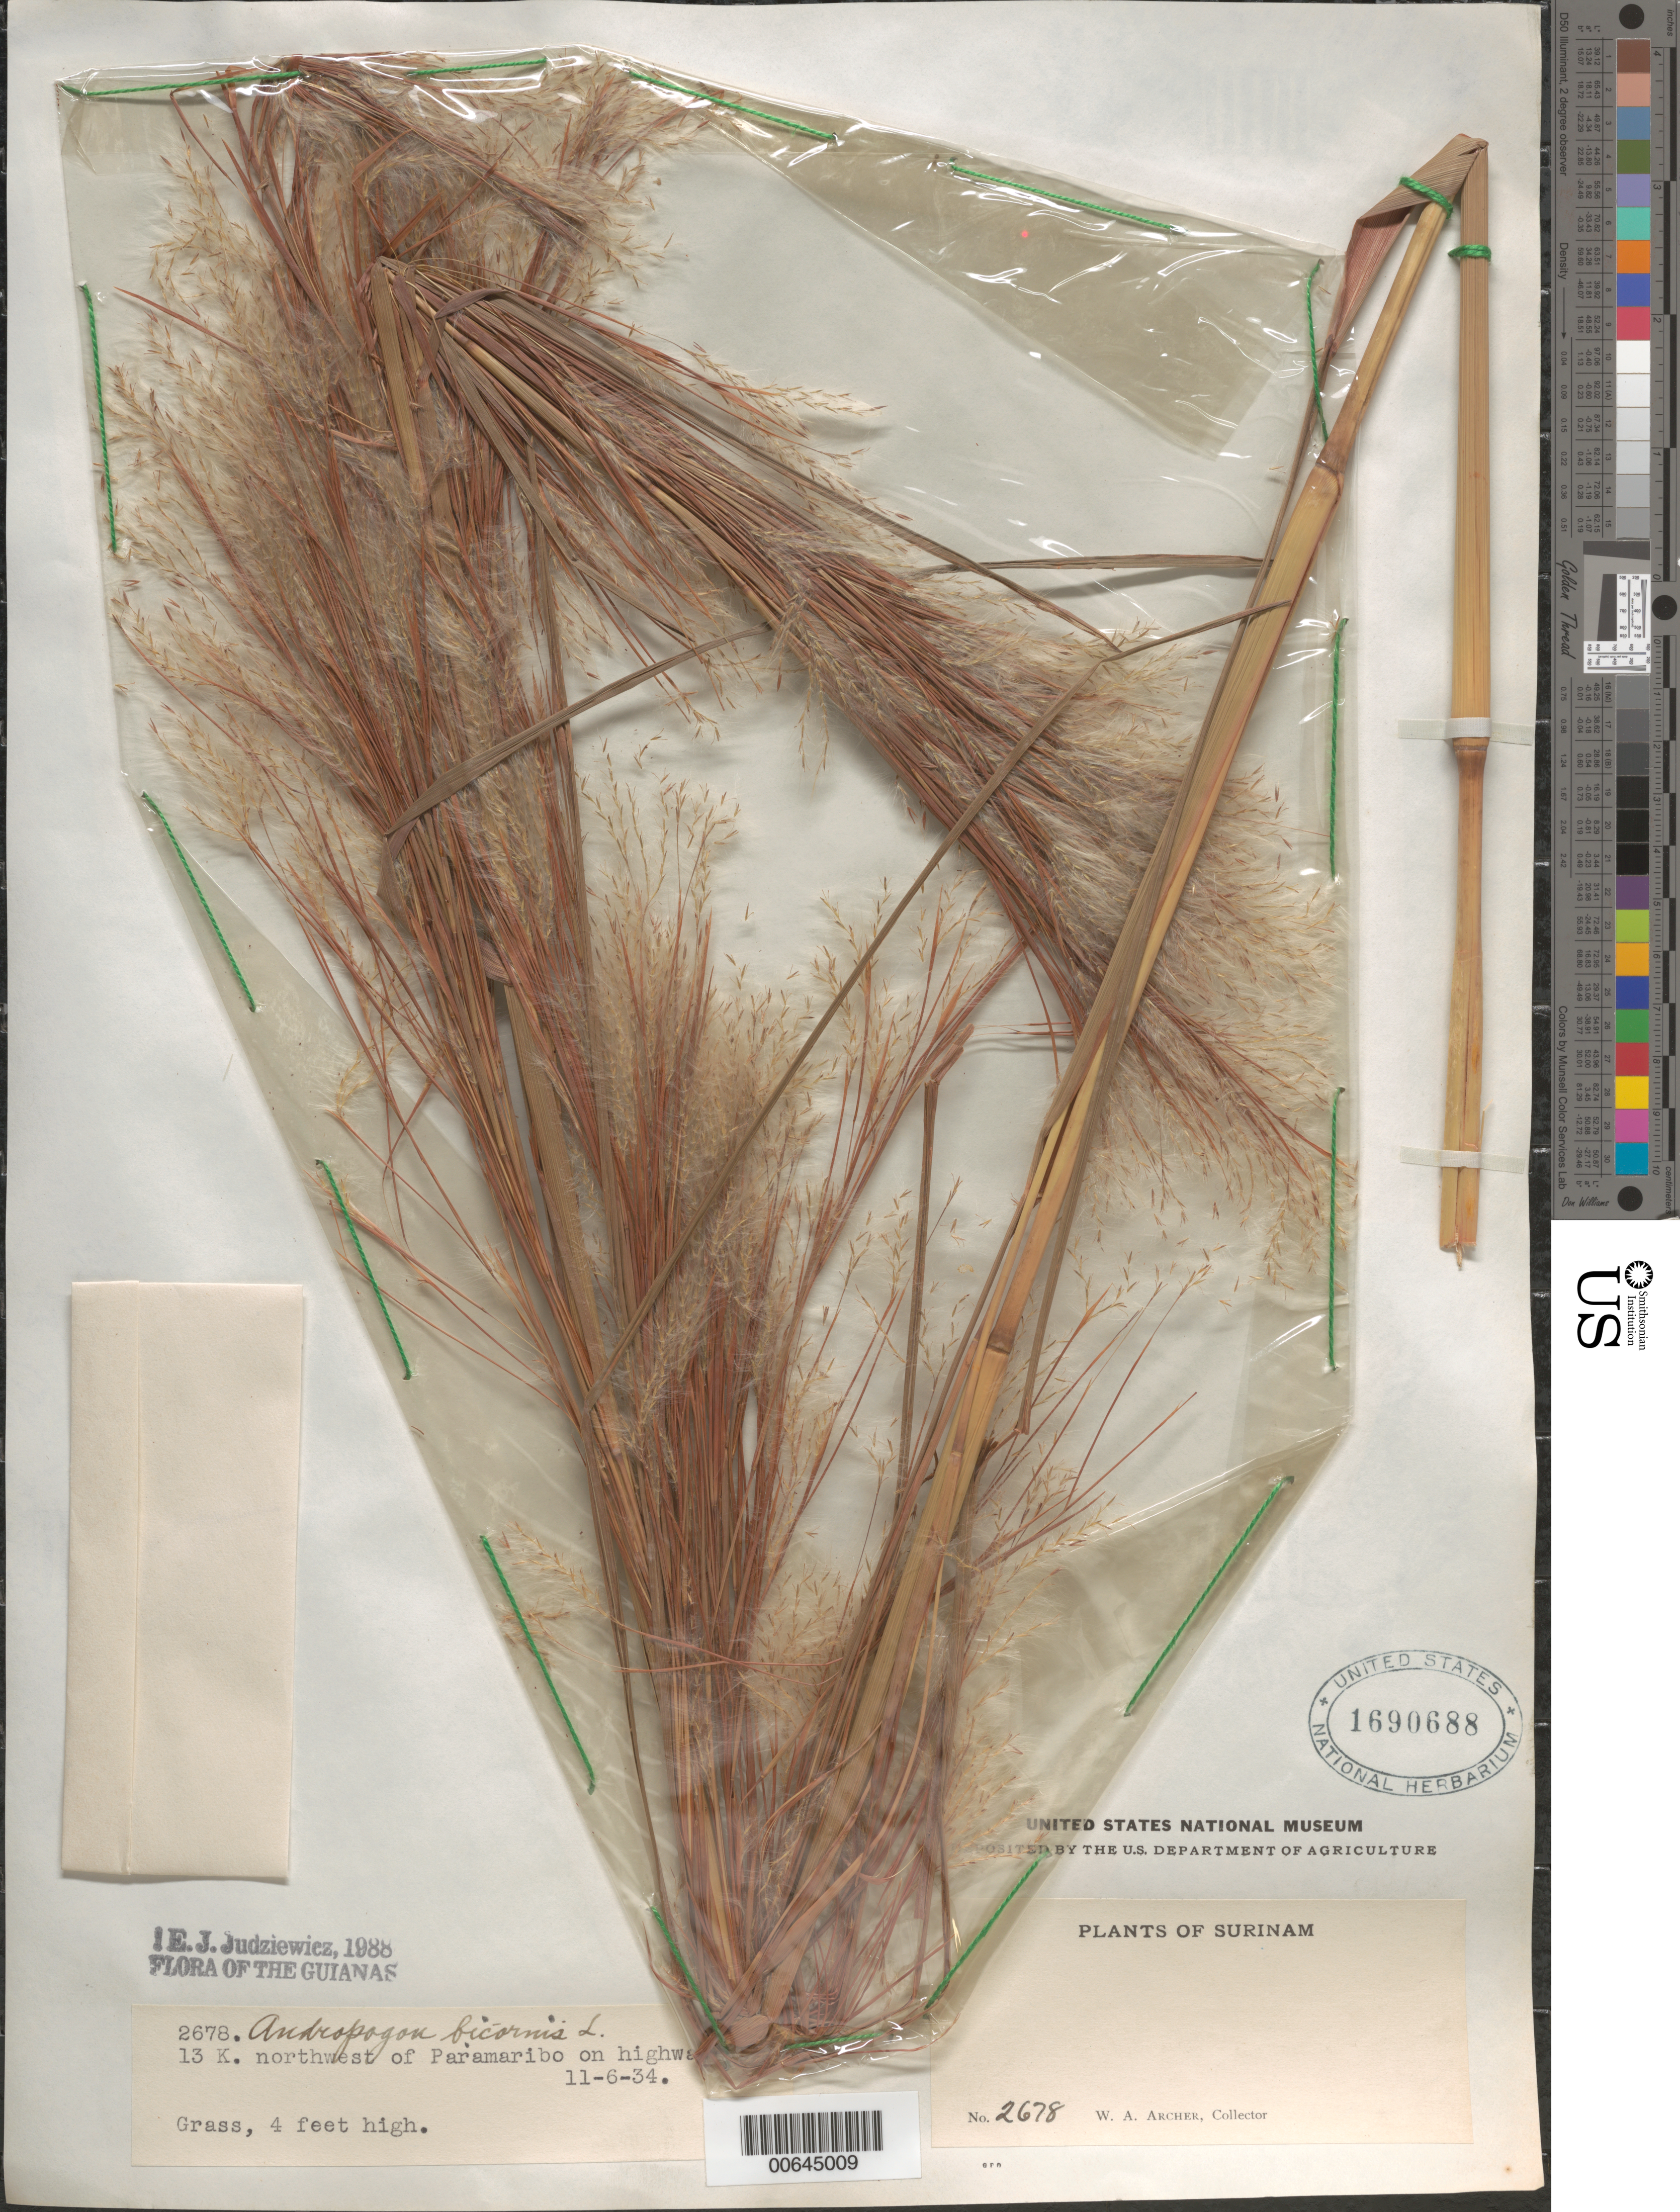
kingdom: Plantae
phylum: Tracheophyta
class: Liliopsida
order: Poales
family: Poaceae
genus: Andropogon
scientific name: Andropogon bicornis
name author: L.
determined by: Judziewicz, E. J.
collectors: W. A. Archer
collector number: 2678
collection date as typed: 6-Nov-34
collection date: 1934-11-06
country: Suriname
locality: Paramaribo, 13 km NW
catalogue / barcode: US 1690688